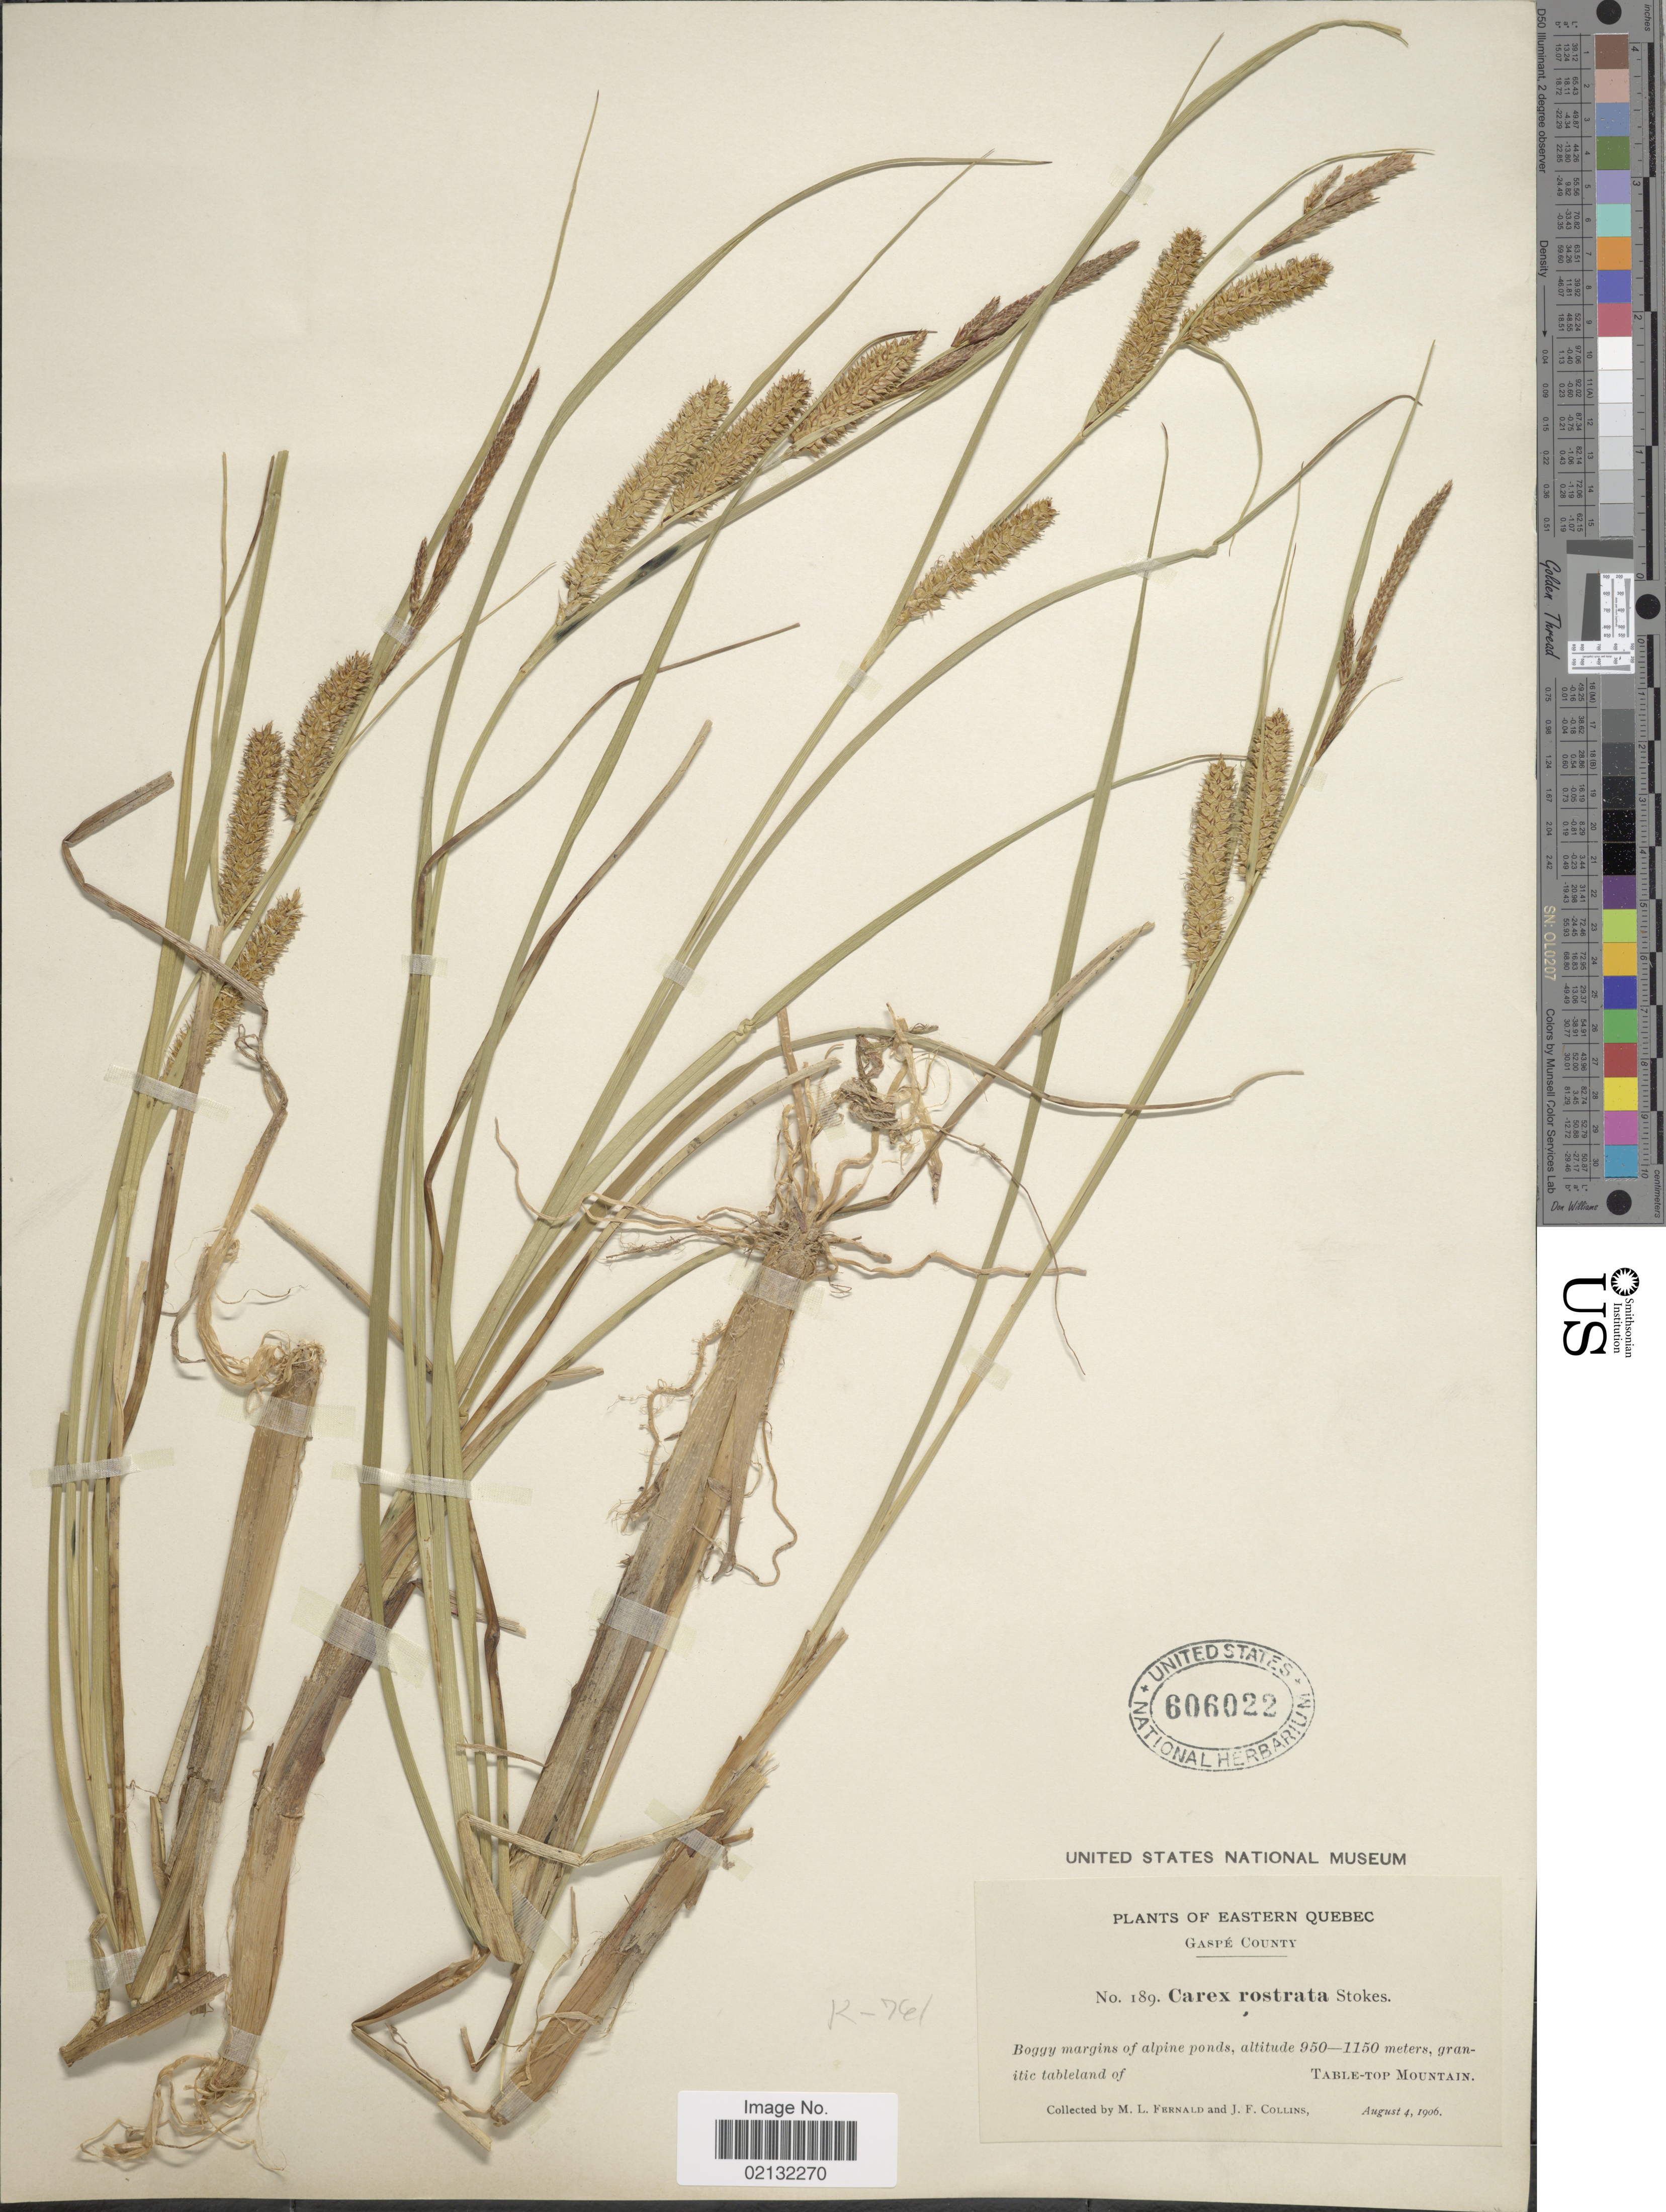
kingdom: Plantae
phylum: Tracheophyta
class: Liliopsida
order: Poales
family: Cyperaceae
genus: Carex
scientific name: Carex rostrata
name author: Stokes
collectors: M. L. Fernald & J. Collins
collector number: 189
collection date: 1906-08-04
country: Canada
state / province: Quebec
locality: Eastern Quebec, Gaspe County, boggy margins of alpine ponds, granitic tableland of Table-Top Mountain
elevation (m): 950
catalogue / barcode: US 606022